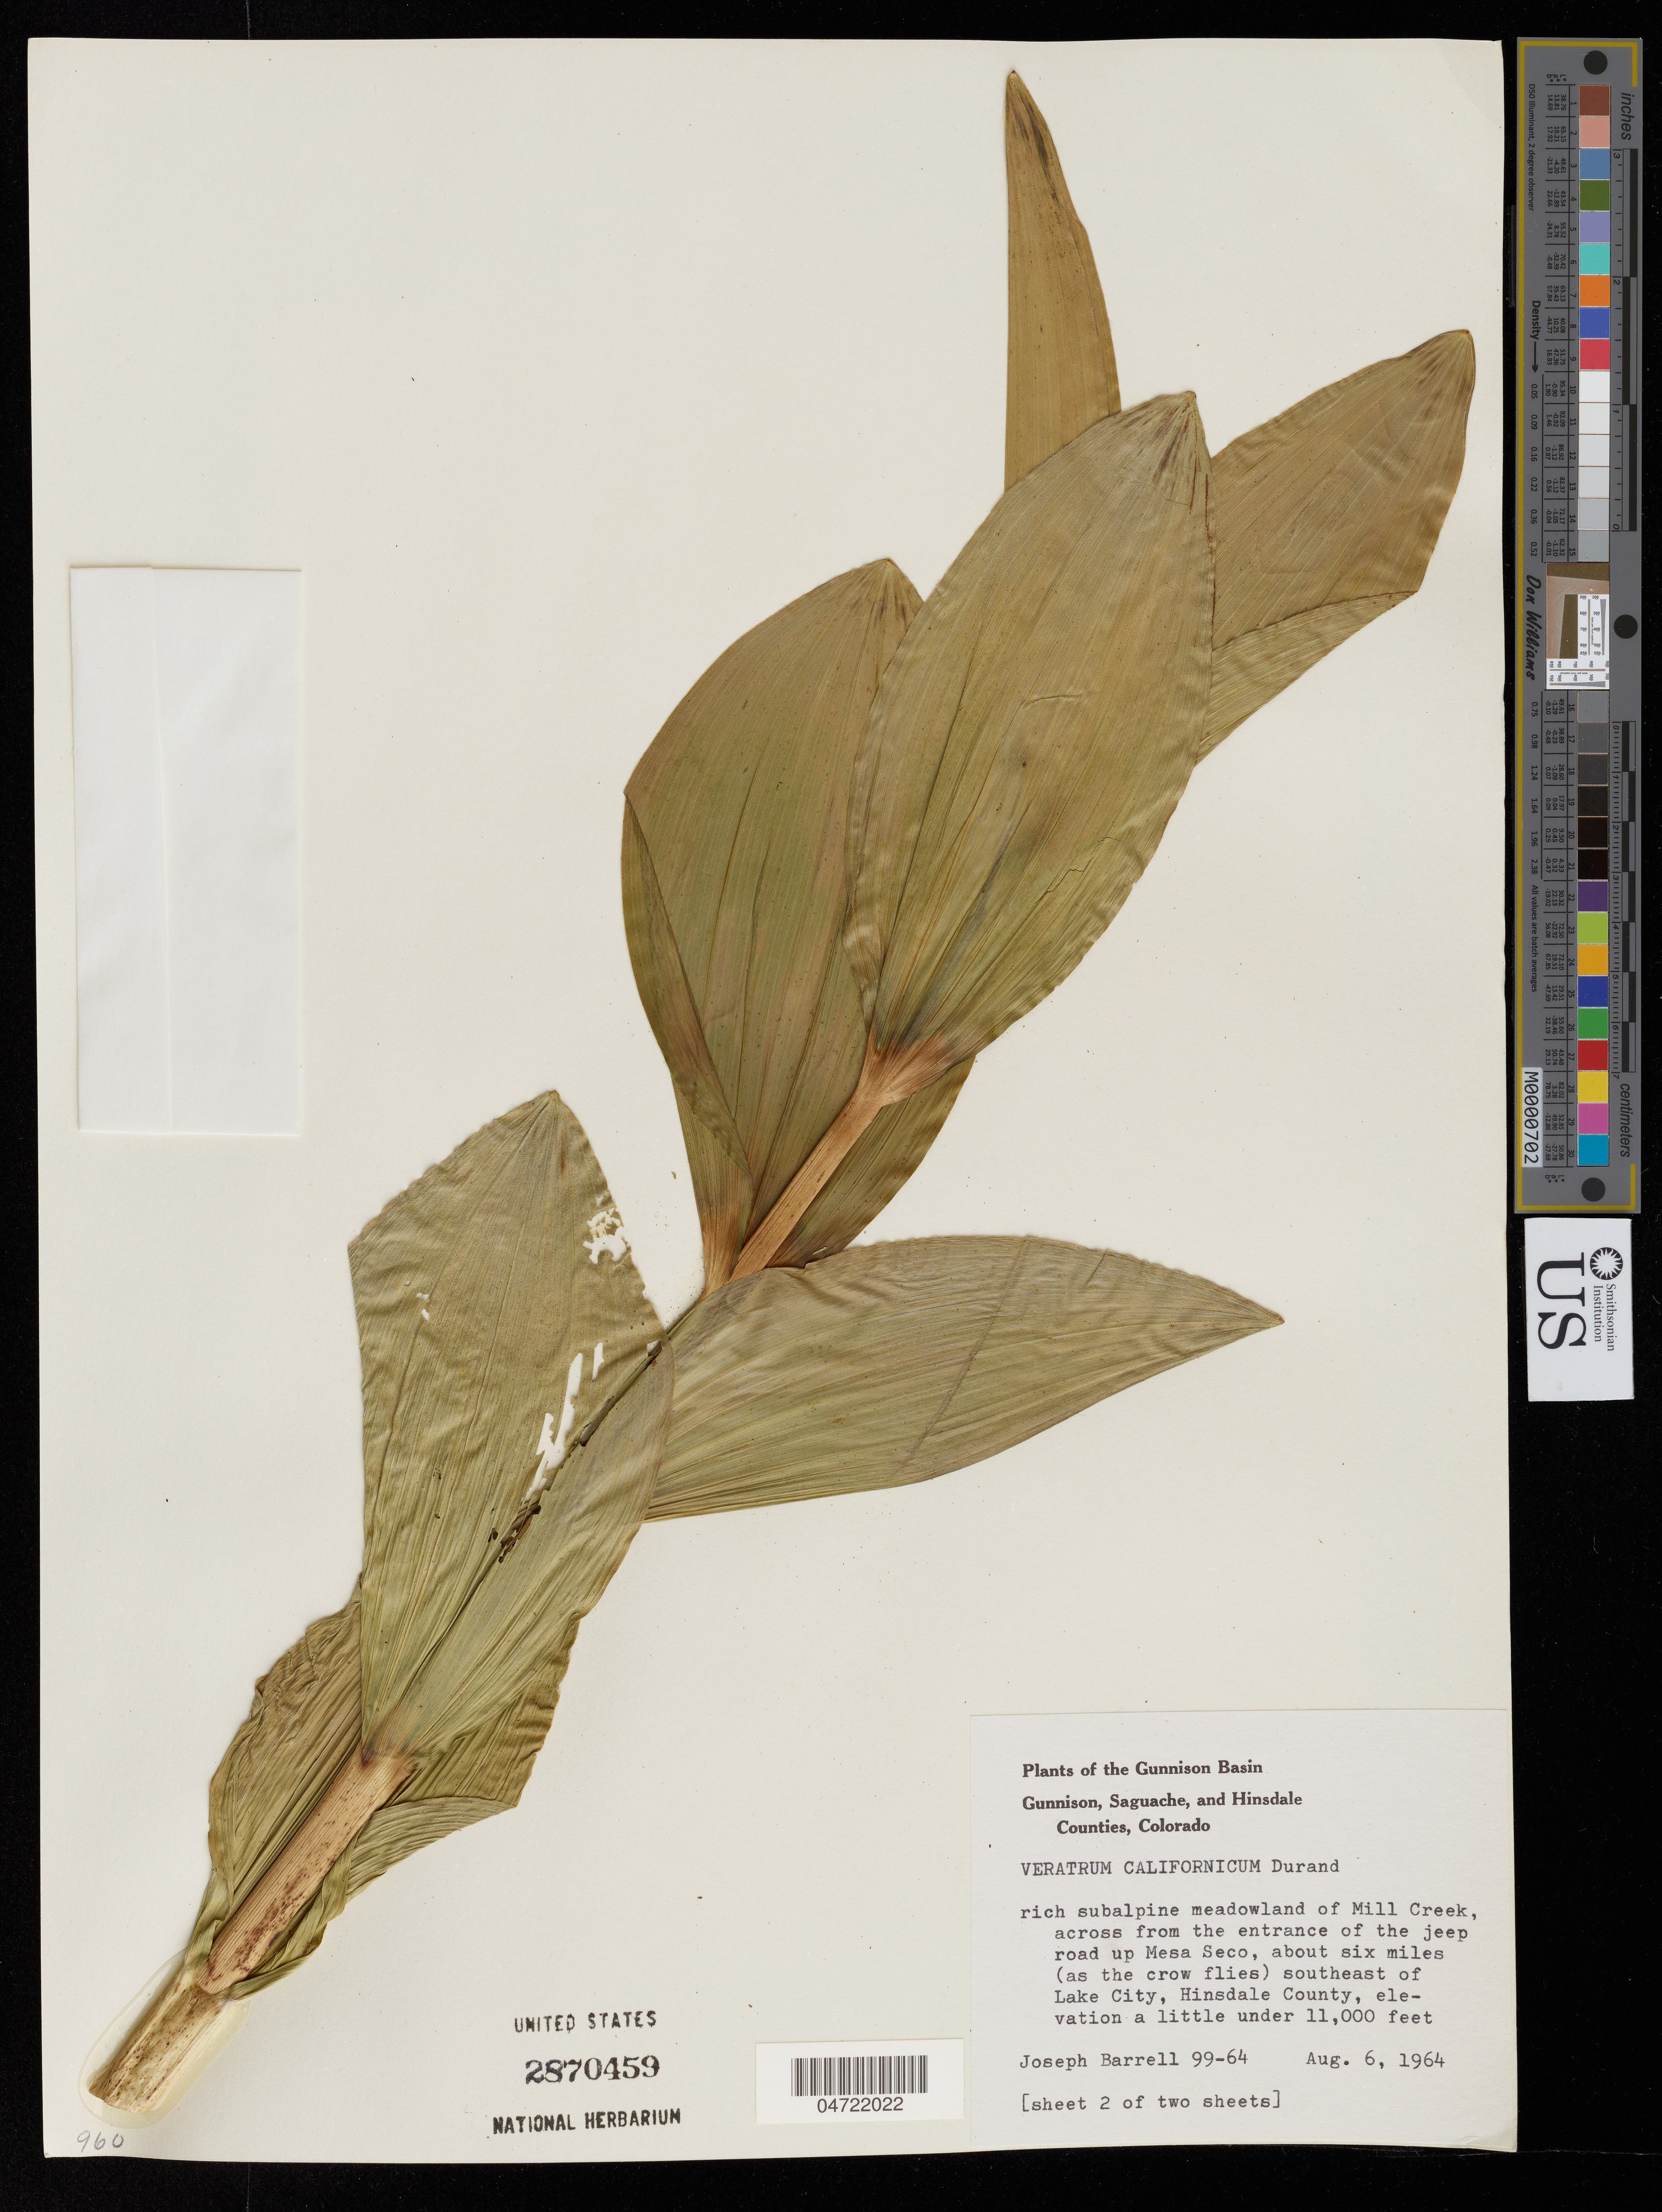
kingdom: Plantae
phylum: Tracheophyta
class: Liliopsida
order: Liliales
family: Melanthiaceae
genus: Veratrum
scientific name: Veratrum californicum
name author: Durand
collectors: J. Barrell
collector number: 99-64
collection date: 1964-08-06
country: United States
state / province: Colorado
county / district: Hinsdale County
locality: The Gunnison Basin. Mill Creek, near the entrance of the jeep road up Mesa Seco, about six miles (as the crow flies) southeast of Lake City.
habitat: Rich subalpine meadowland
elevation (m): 3353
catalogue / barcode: US 2870459